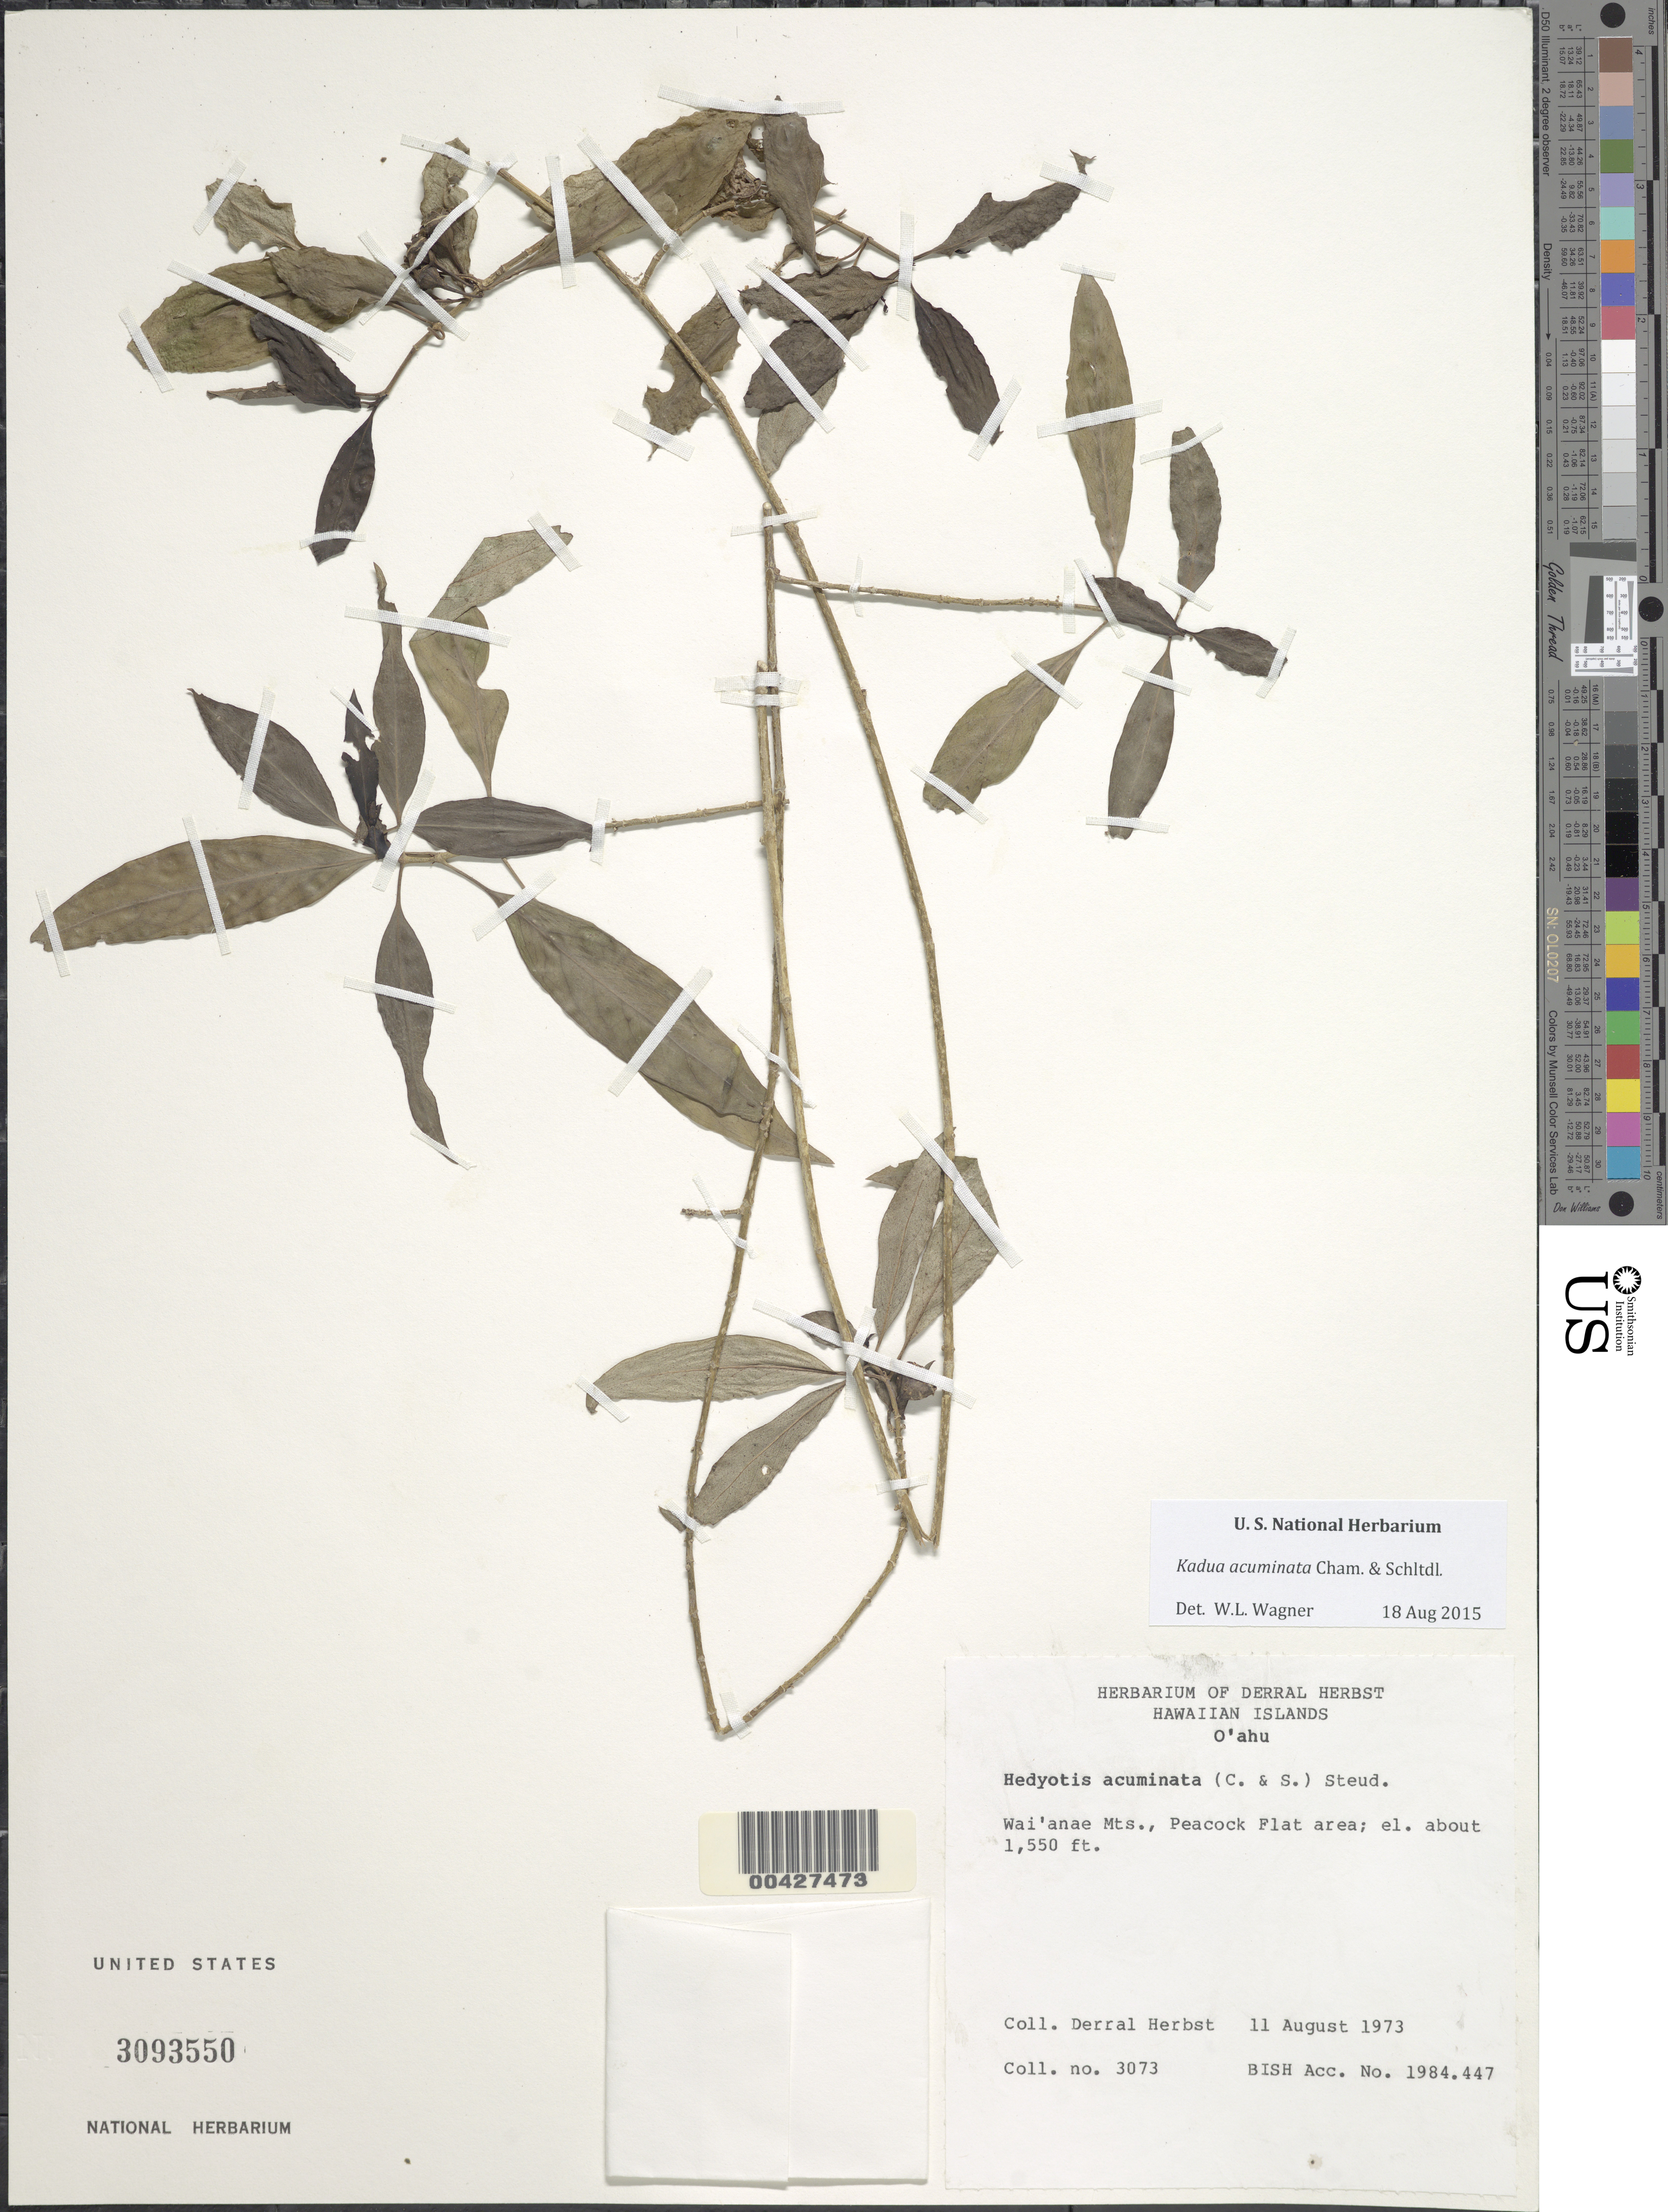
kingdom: Plantae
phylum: Tracheophyta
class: Magnoliopsida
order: Gentianales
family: Rubiaceae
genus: Kadua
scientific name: Kadua acuminata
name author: Cham. & Schltdl.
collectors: D. R. Herbst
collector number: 3073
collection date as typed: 11 Aug 1973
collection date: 1973-08-11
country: United States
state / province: Hawaii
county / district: Honolulu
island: Oahu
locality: Wai'anae Mtns., Peacock Flat area.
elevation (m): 472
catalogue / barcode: US 3093550